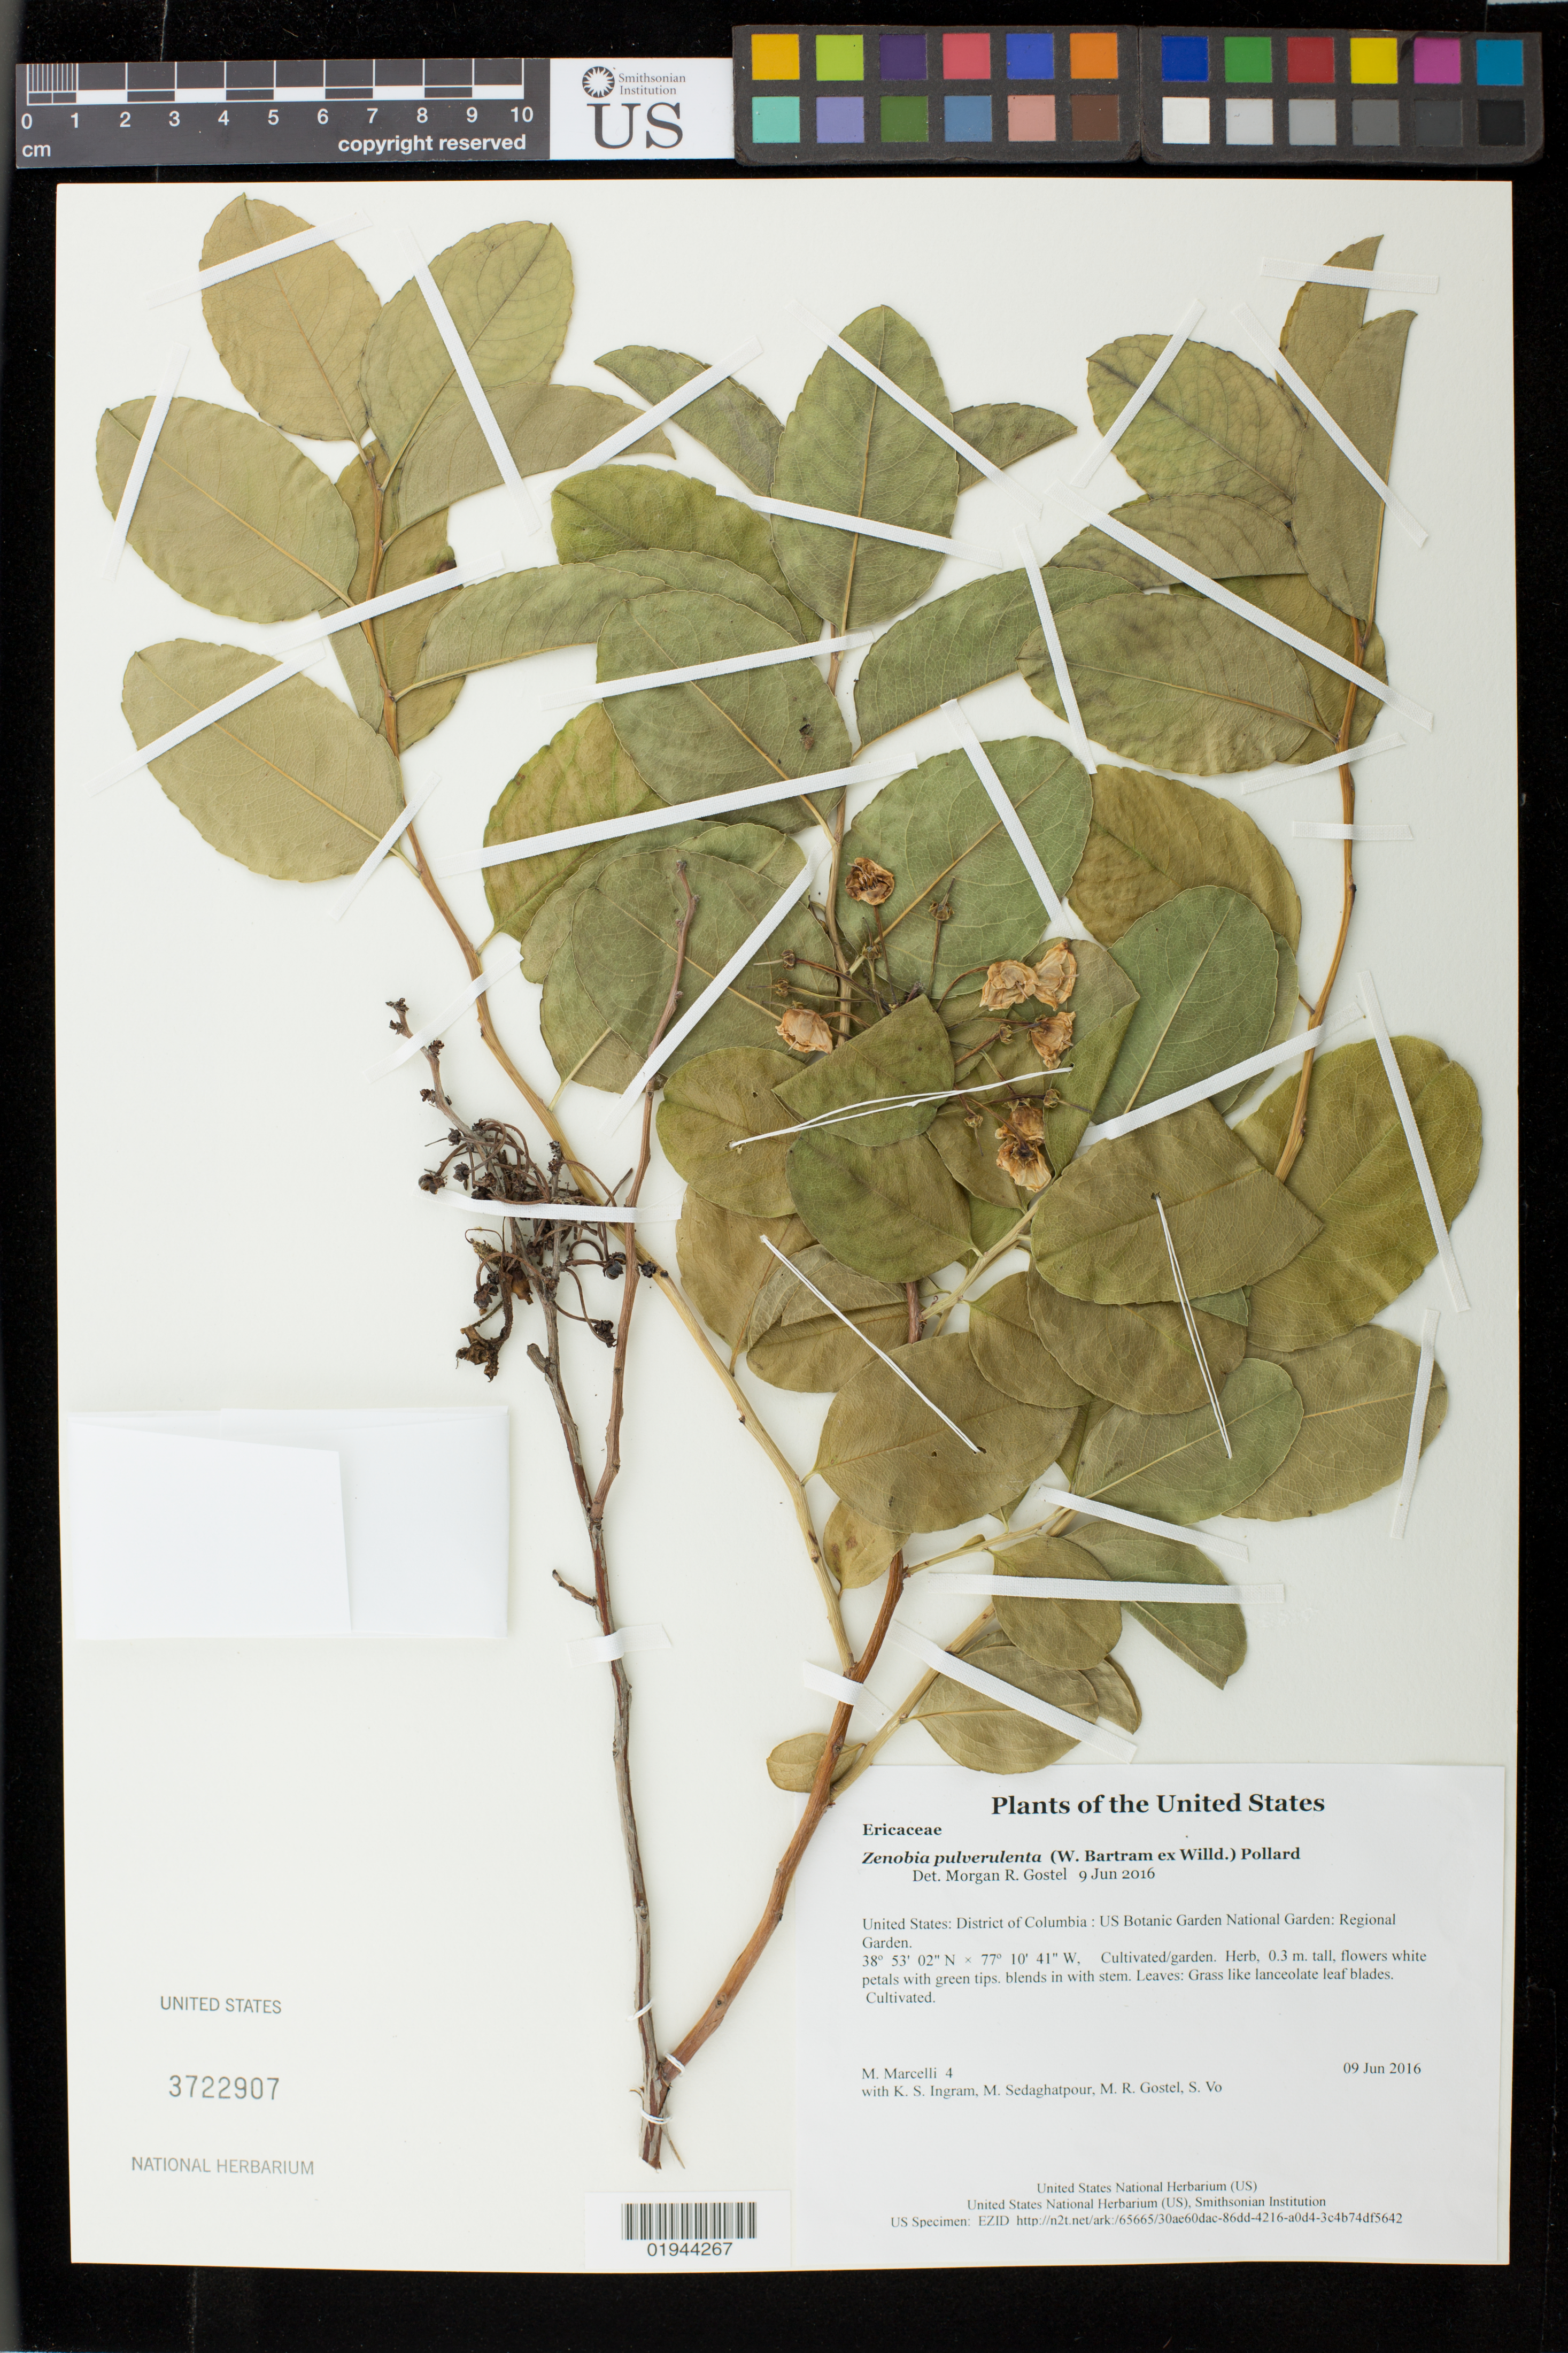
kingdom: Plantae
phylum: Tracheophyta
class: Magnoliopsida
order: Ericales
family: Ericaceae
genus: Zenobia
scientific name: Zenobia pulverulenta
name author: (W. Bartram ex Willd.) Pollard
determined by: Gostel, Morgan R., (BRIT), Botanical Research Institute of Texas (UNITED STATES)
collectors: M. Marcelli, K. S. Ingram, M. Sedaghatpour, M. R. Gostel & S. Vo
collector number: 4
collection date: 2016-06-09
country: United States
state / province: District of Columbia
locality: US Botanic Garden National Garden: Regional Garden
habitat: Cultivated/garden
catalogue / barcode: US 3722907